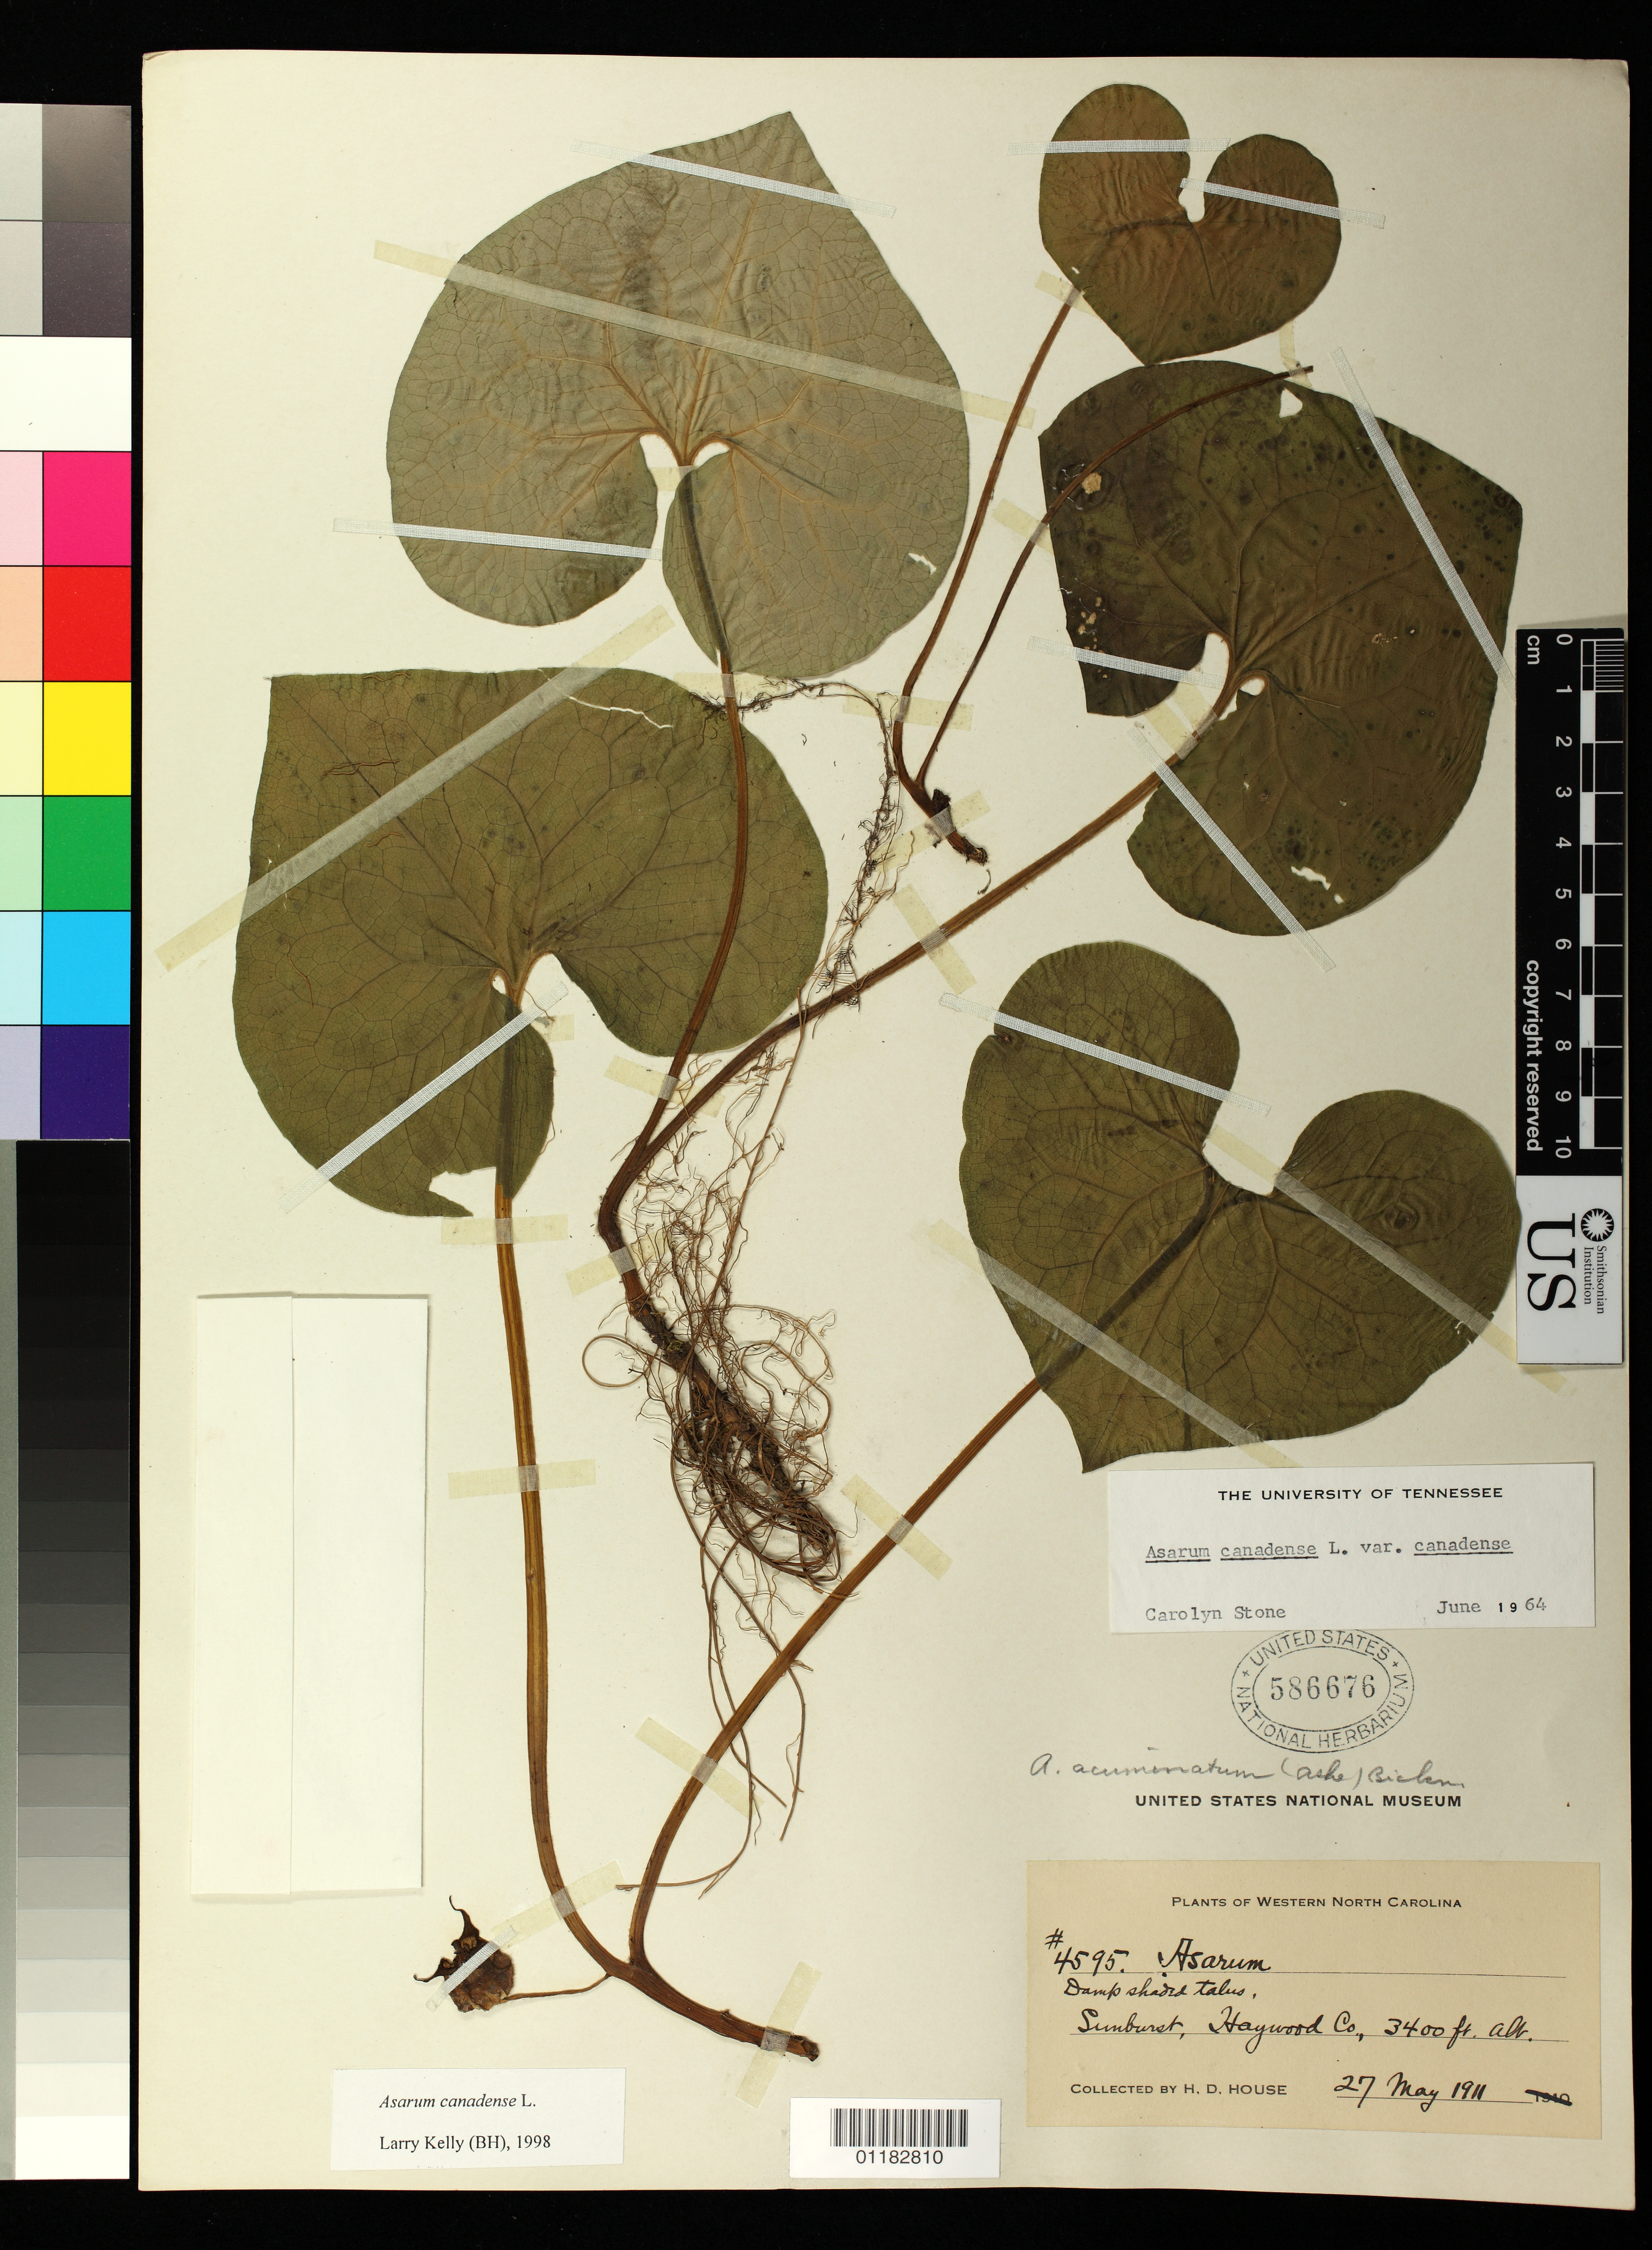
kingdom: Plantae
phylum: Tracheophyta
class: Magnoliopsida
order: Piperales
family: Aristolochiaceae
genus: Asarum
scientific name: Asarum canadense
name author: L.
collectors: H. D. House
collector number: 4595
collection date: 1911-05-27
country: United States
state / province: North Carolina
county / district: Haywood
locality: Sunburst, Haywood County.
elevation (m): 1036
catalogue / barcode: US 586676